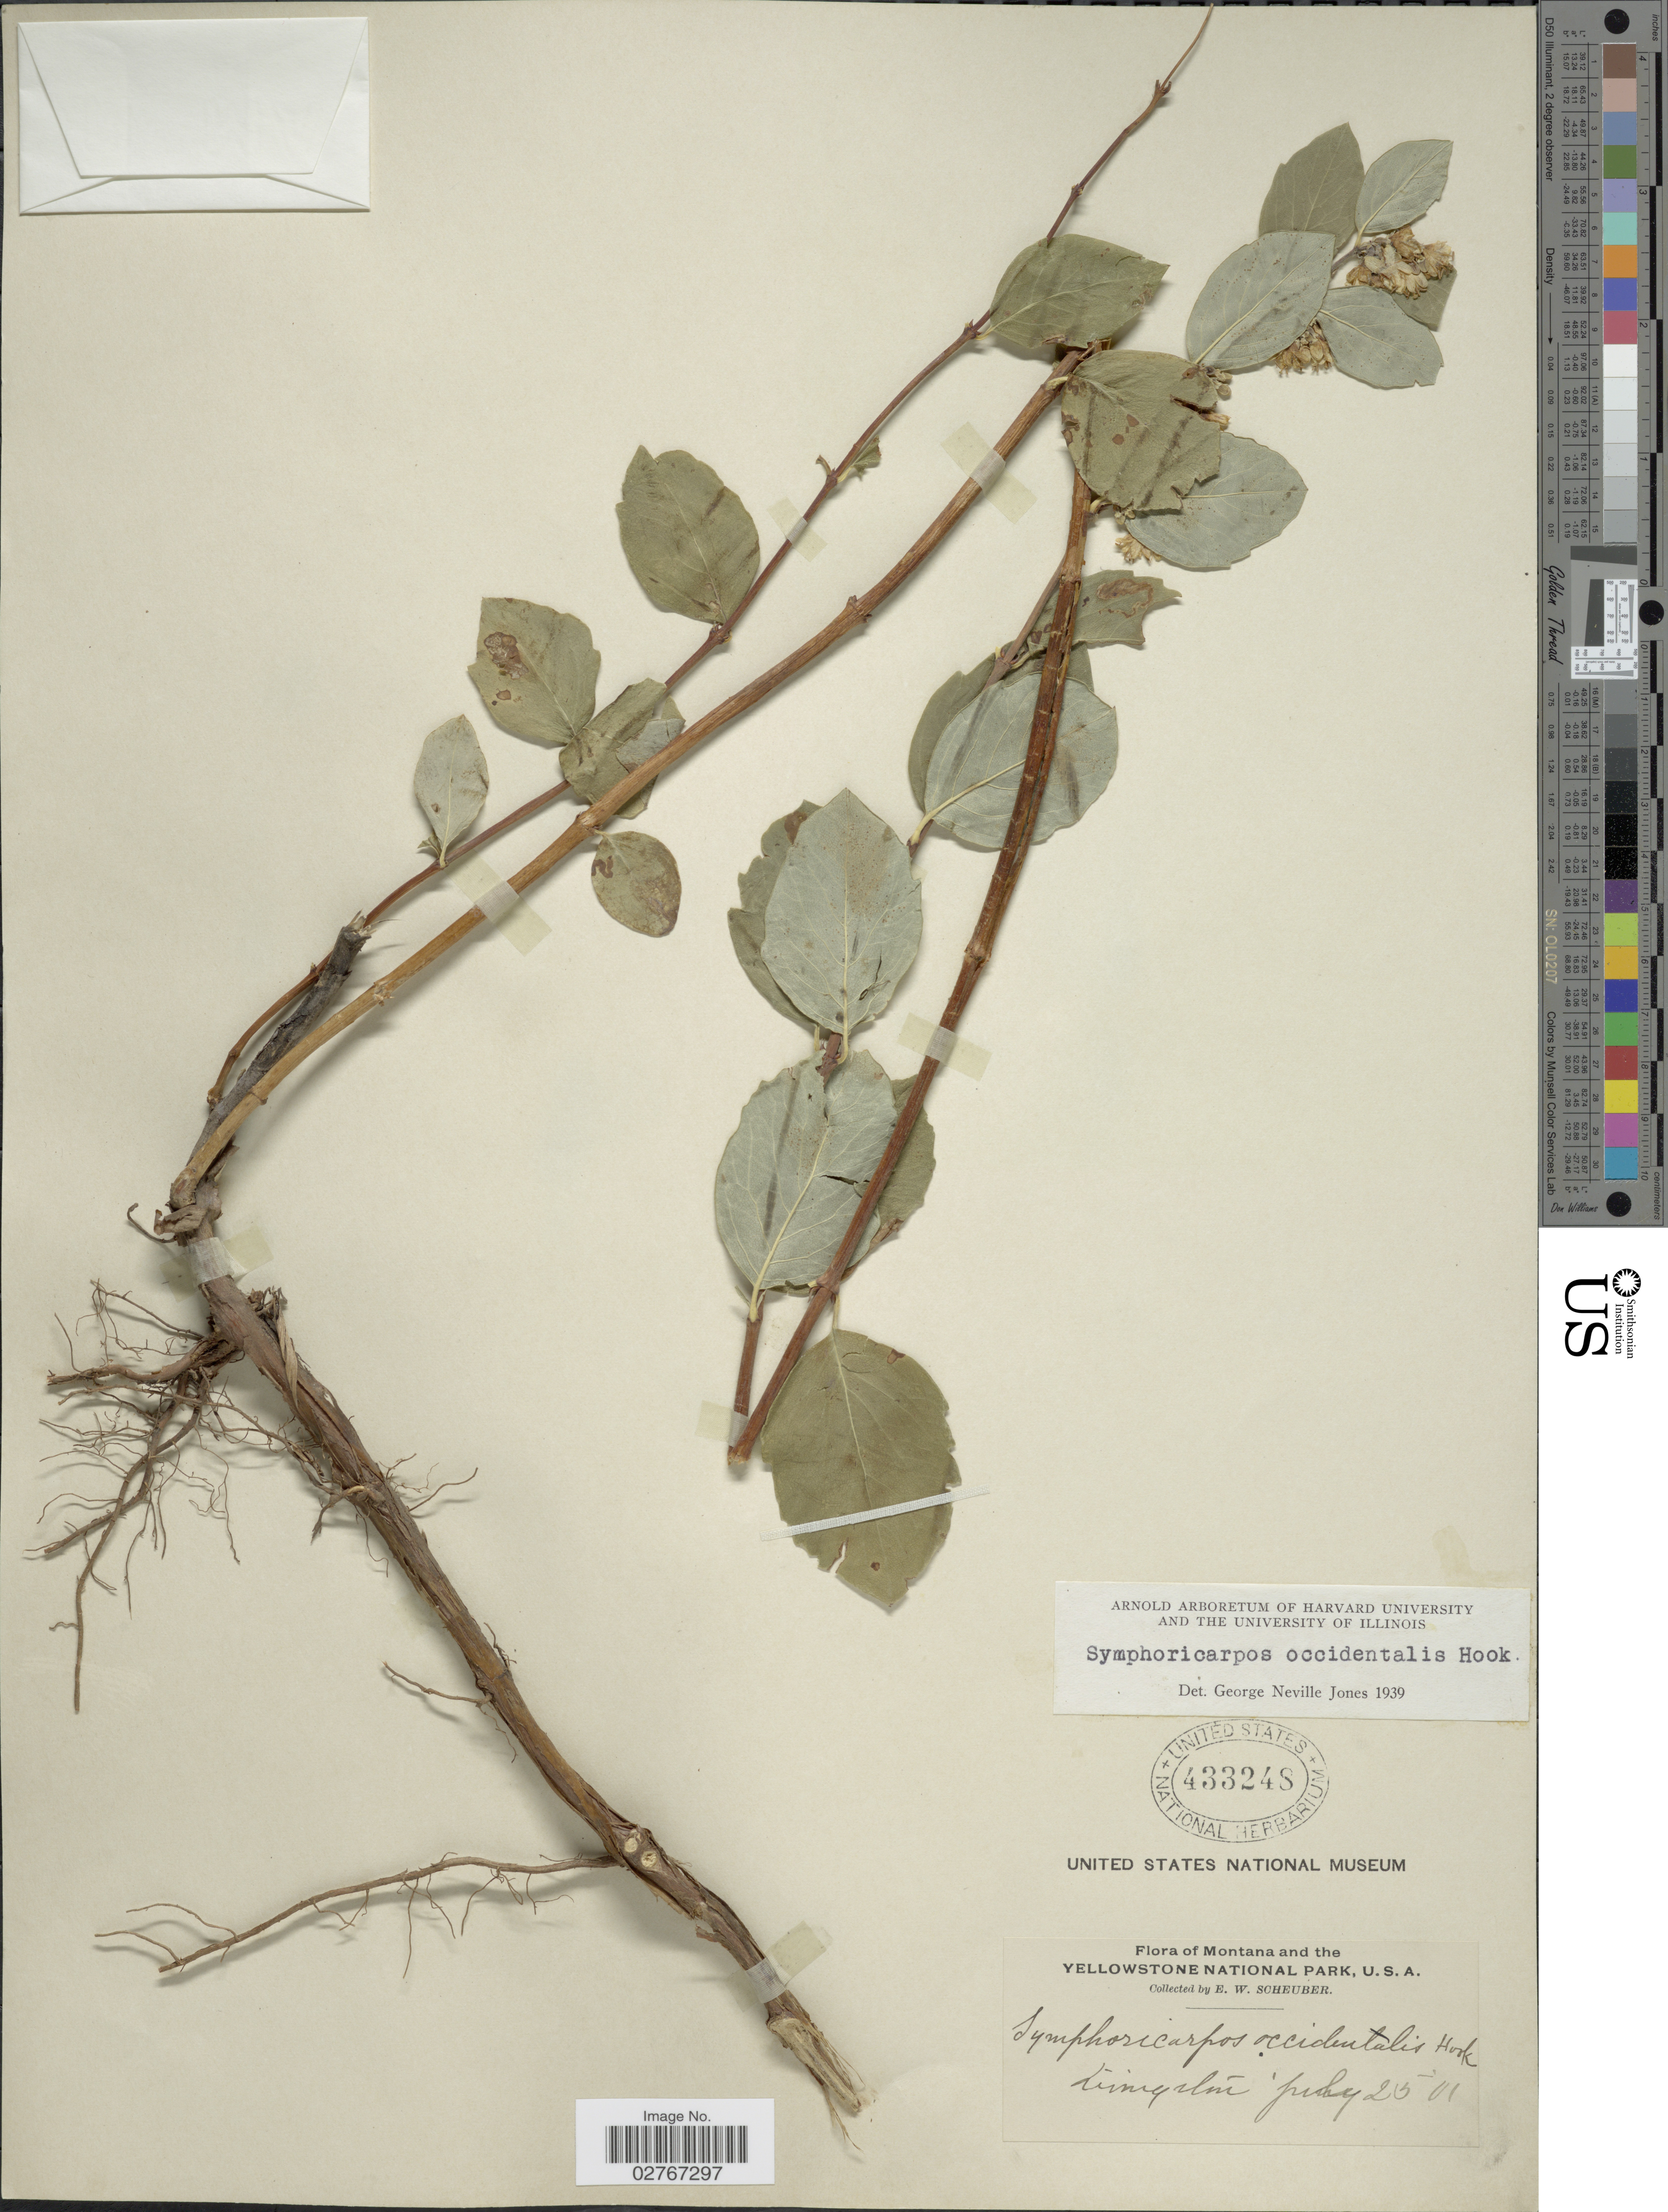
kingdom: Plantae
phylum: Tracheophyta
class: Magnoliopsida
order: Dipsacales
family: Caprifoliaceae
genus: Symphoricarpos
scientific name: Symphoricarpos occidentalis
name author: (R. Br.) Hook.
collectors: E. Scheuber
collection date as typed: Transcribed d/m/y: 25/7/1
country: United States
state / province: Montana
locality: The Yellowstone National Park. Livingston.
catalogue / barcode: US 433248